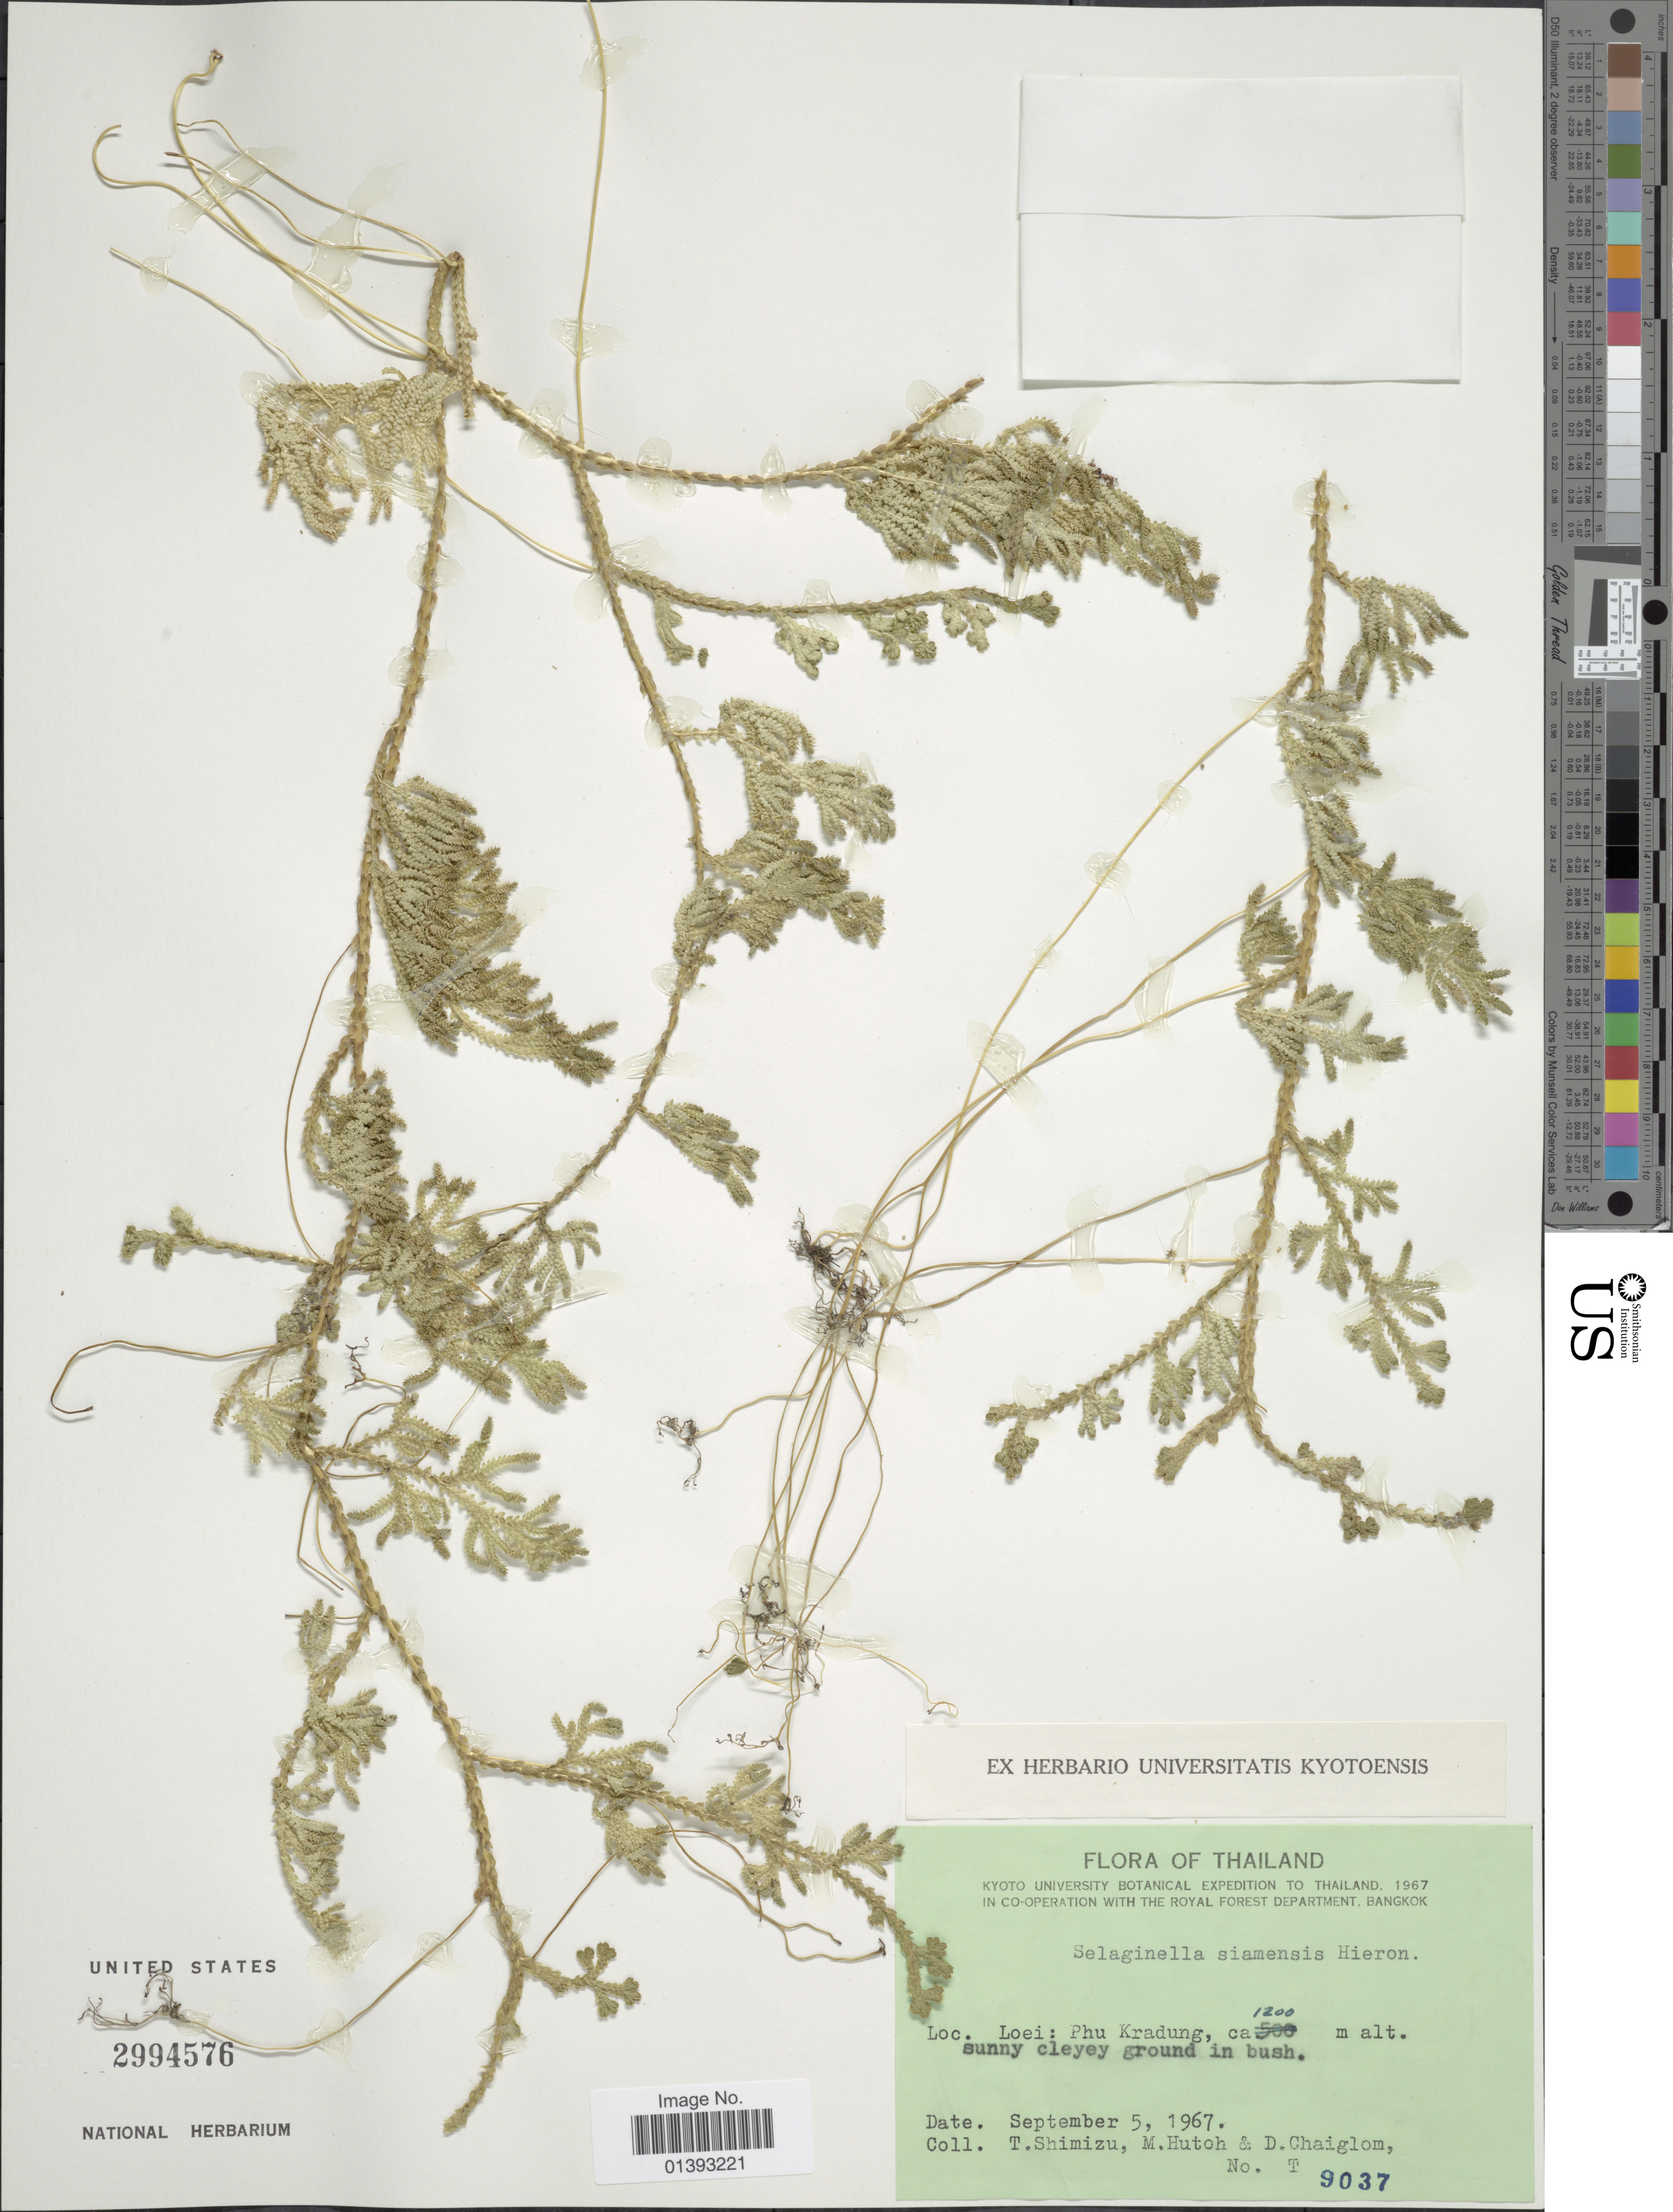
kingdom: Plantae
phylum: Tracheophyta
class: Lycopodiopsida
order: Selaginellales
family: Selaginellaceae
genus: Selaginella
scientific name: Selaginella siamensis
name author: Hieron.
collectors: T. Shimizu, M. Hutoh & D. Chaiglom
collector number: T9037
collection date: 1967-09-05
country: Thailand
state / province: Loei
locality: Phu Kradung, sunny cleyey ground in bush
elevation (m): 1200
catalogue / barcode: US 2994576